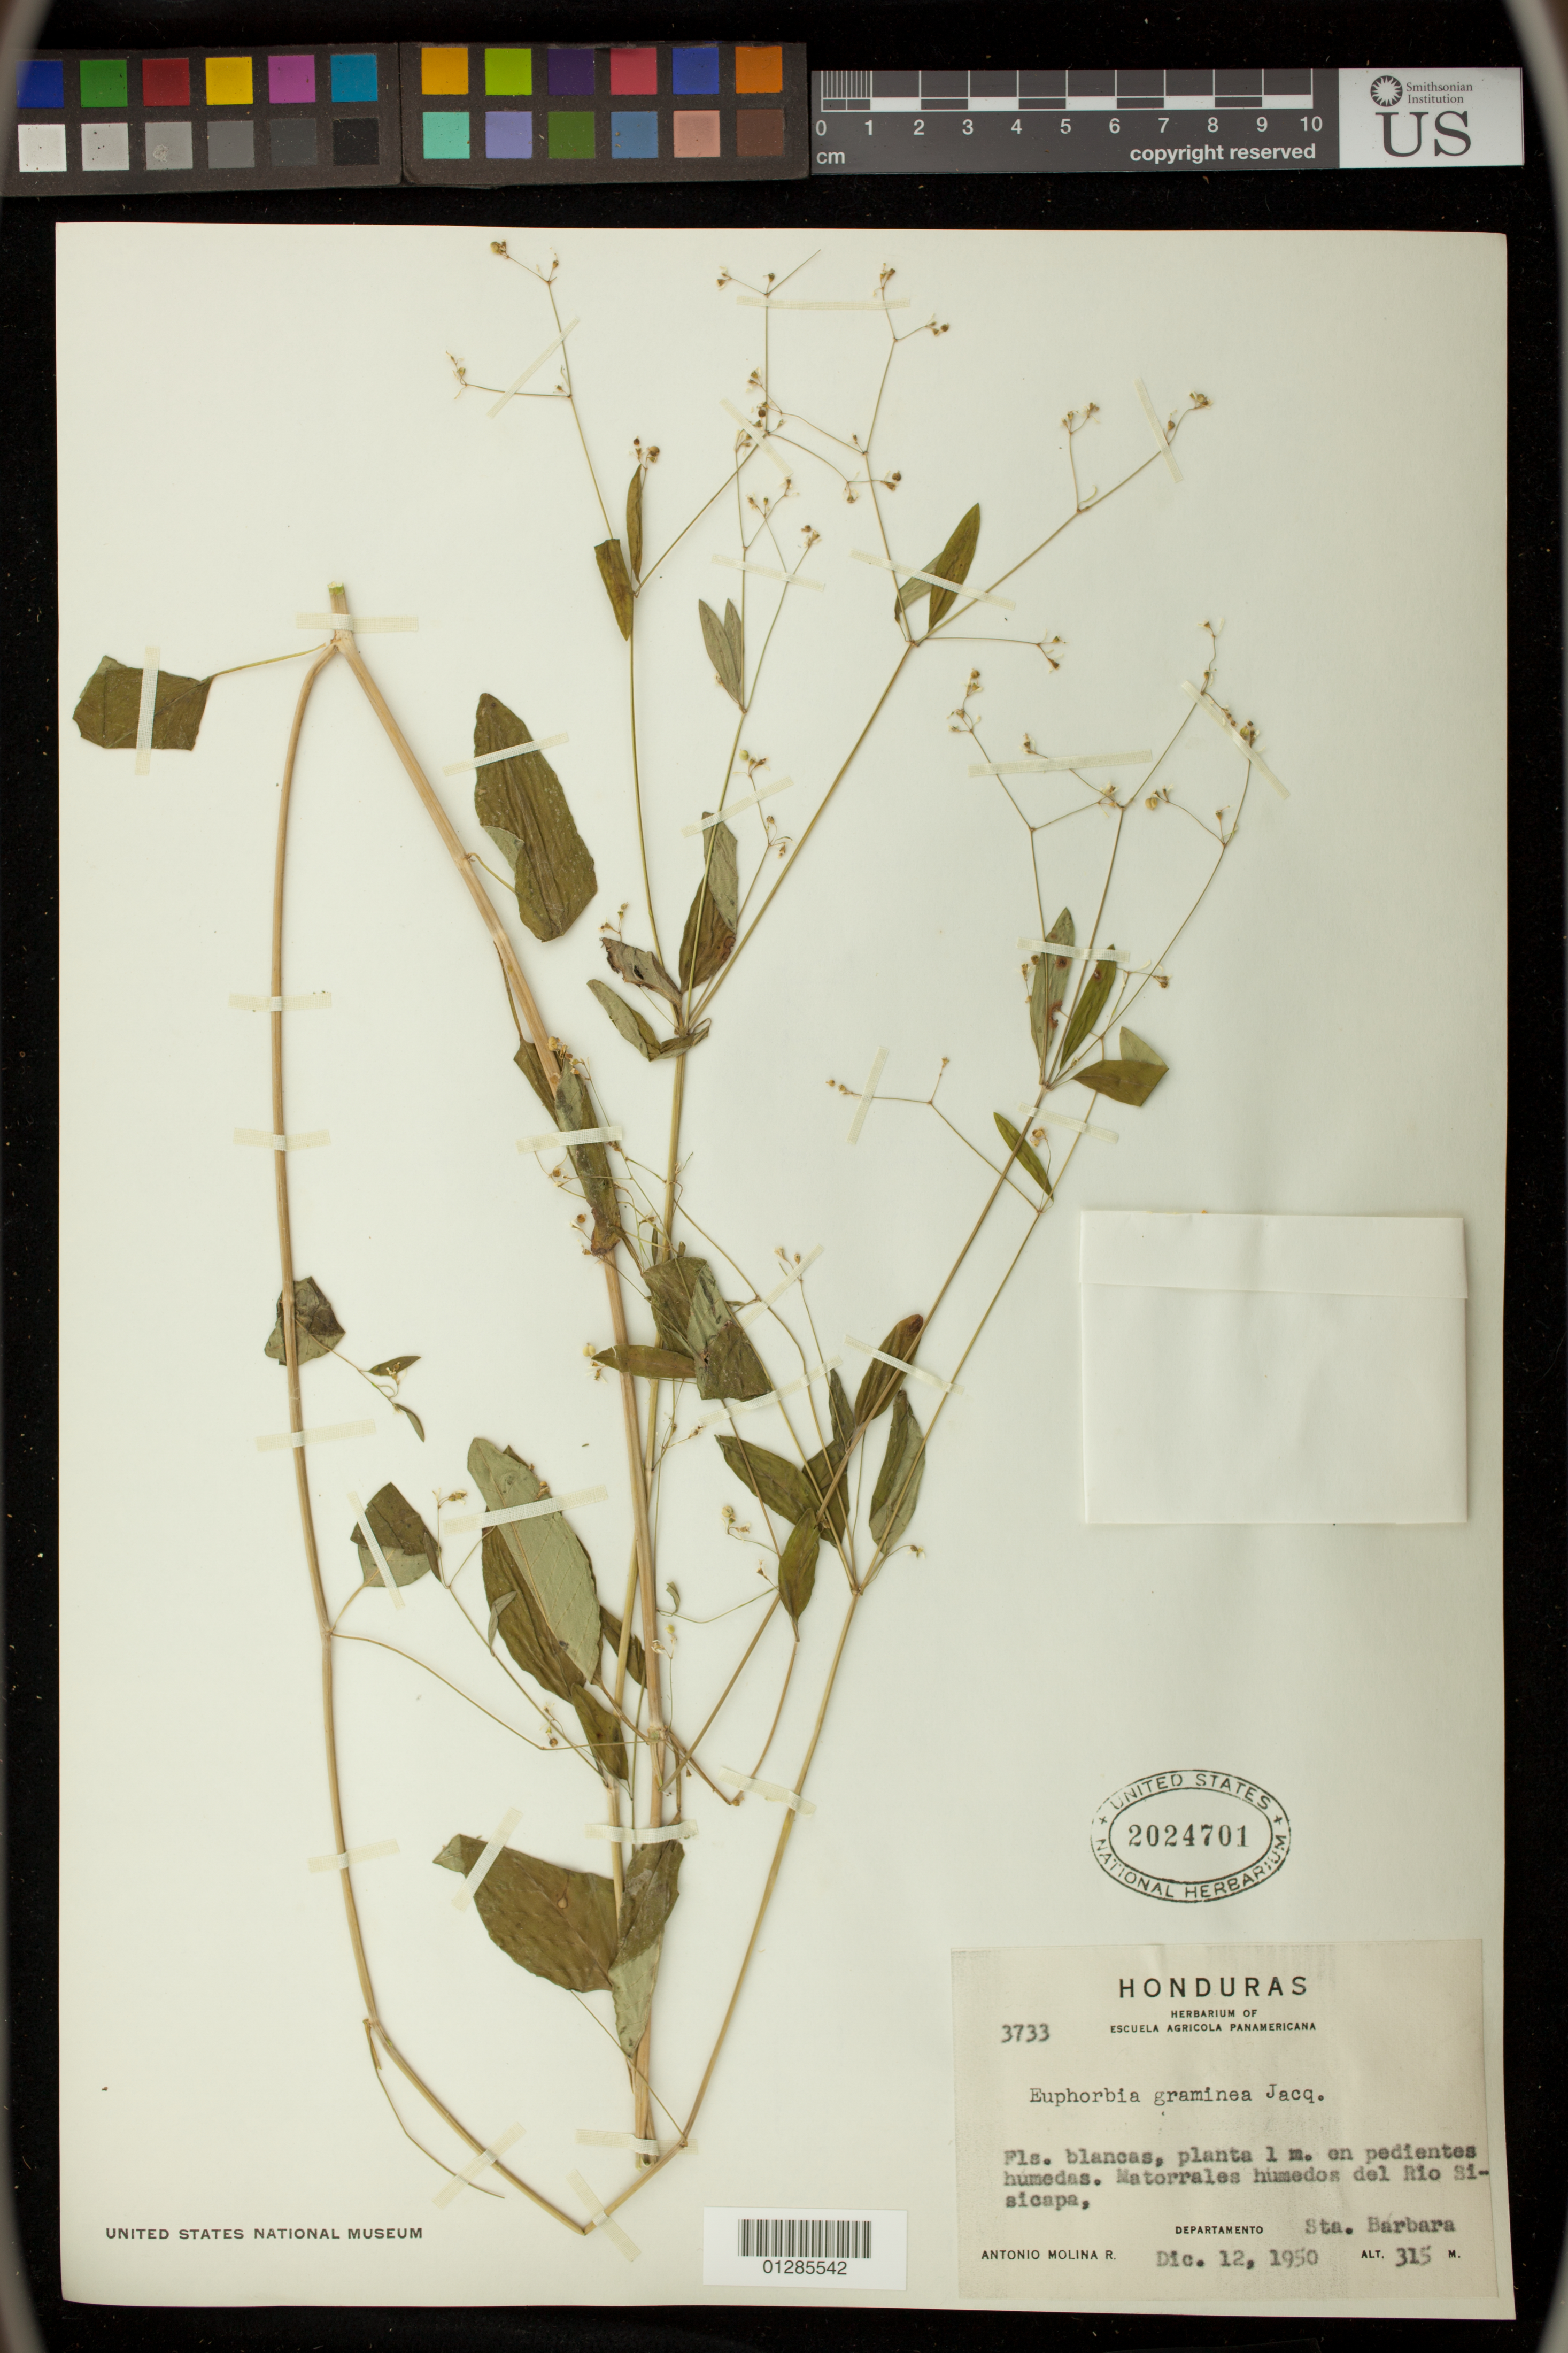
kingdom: Plantae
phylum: Tracheophyta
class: Magnoliopsida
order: Malpighiales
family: Euphorbiaceae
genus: Euphorbia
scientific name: Euphorbia graminea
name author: Jacq.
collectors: A. Molina R.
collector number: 3733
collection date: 1950-12-12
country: Honduras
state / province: Santa Bárbara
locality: Matorrales humedos del Rio Sisicapa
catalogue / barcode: US 2024701